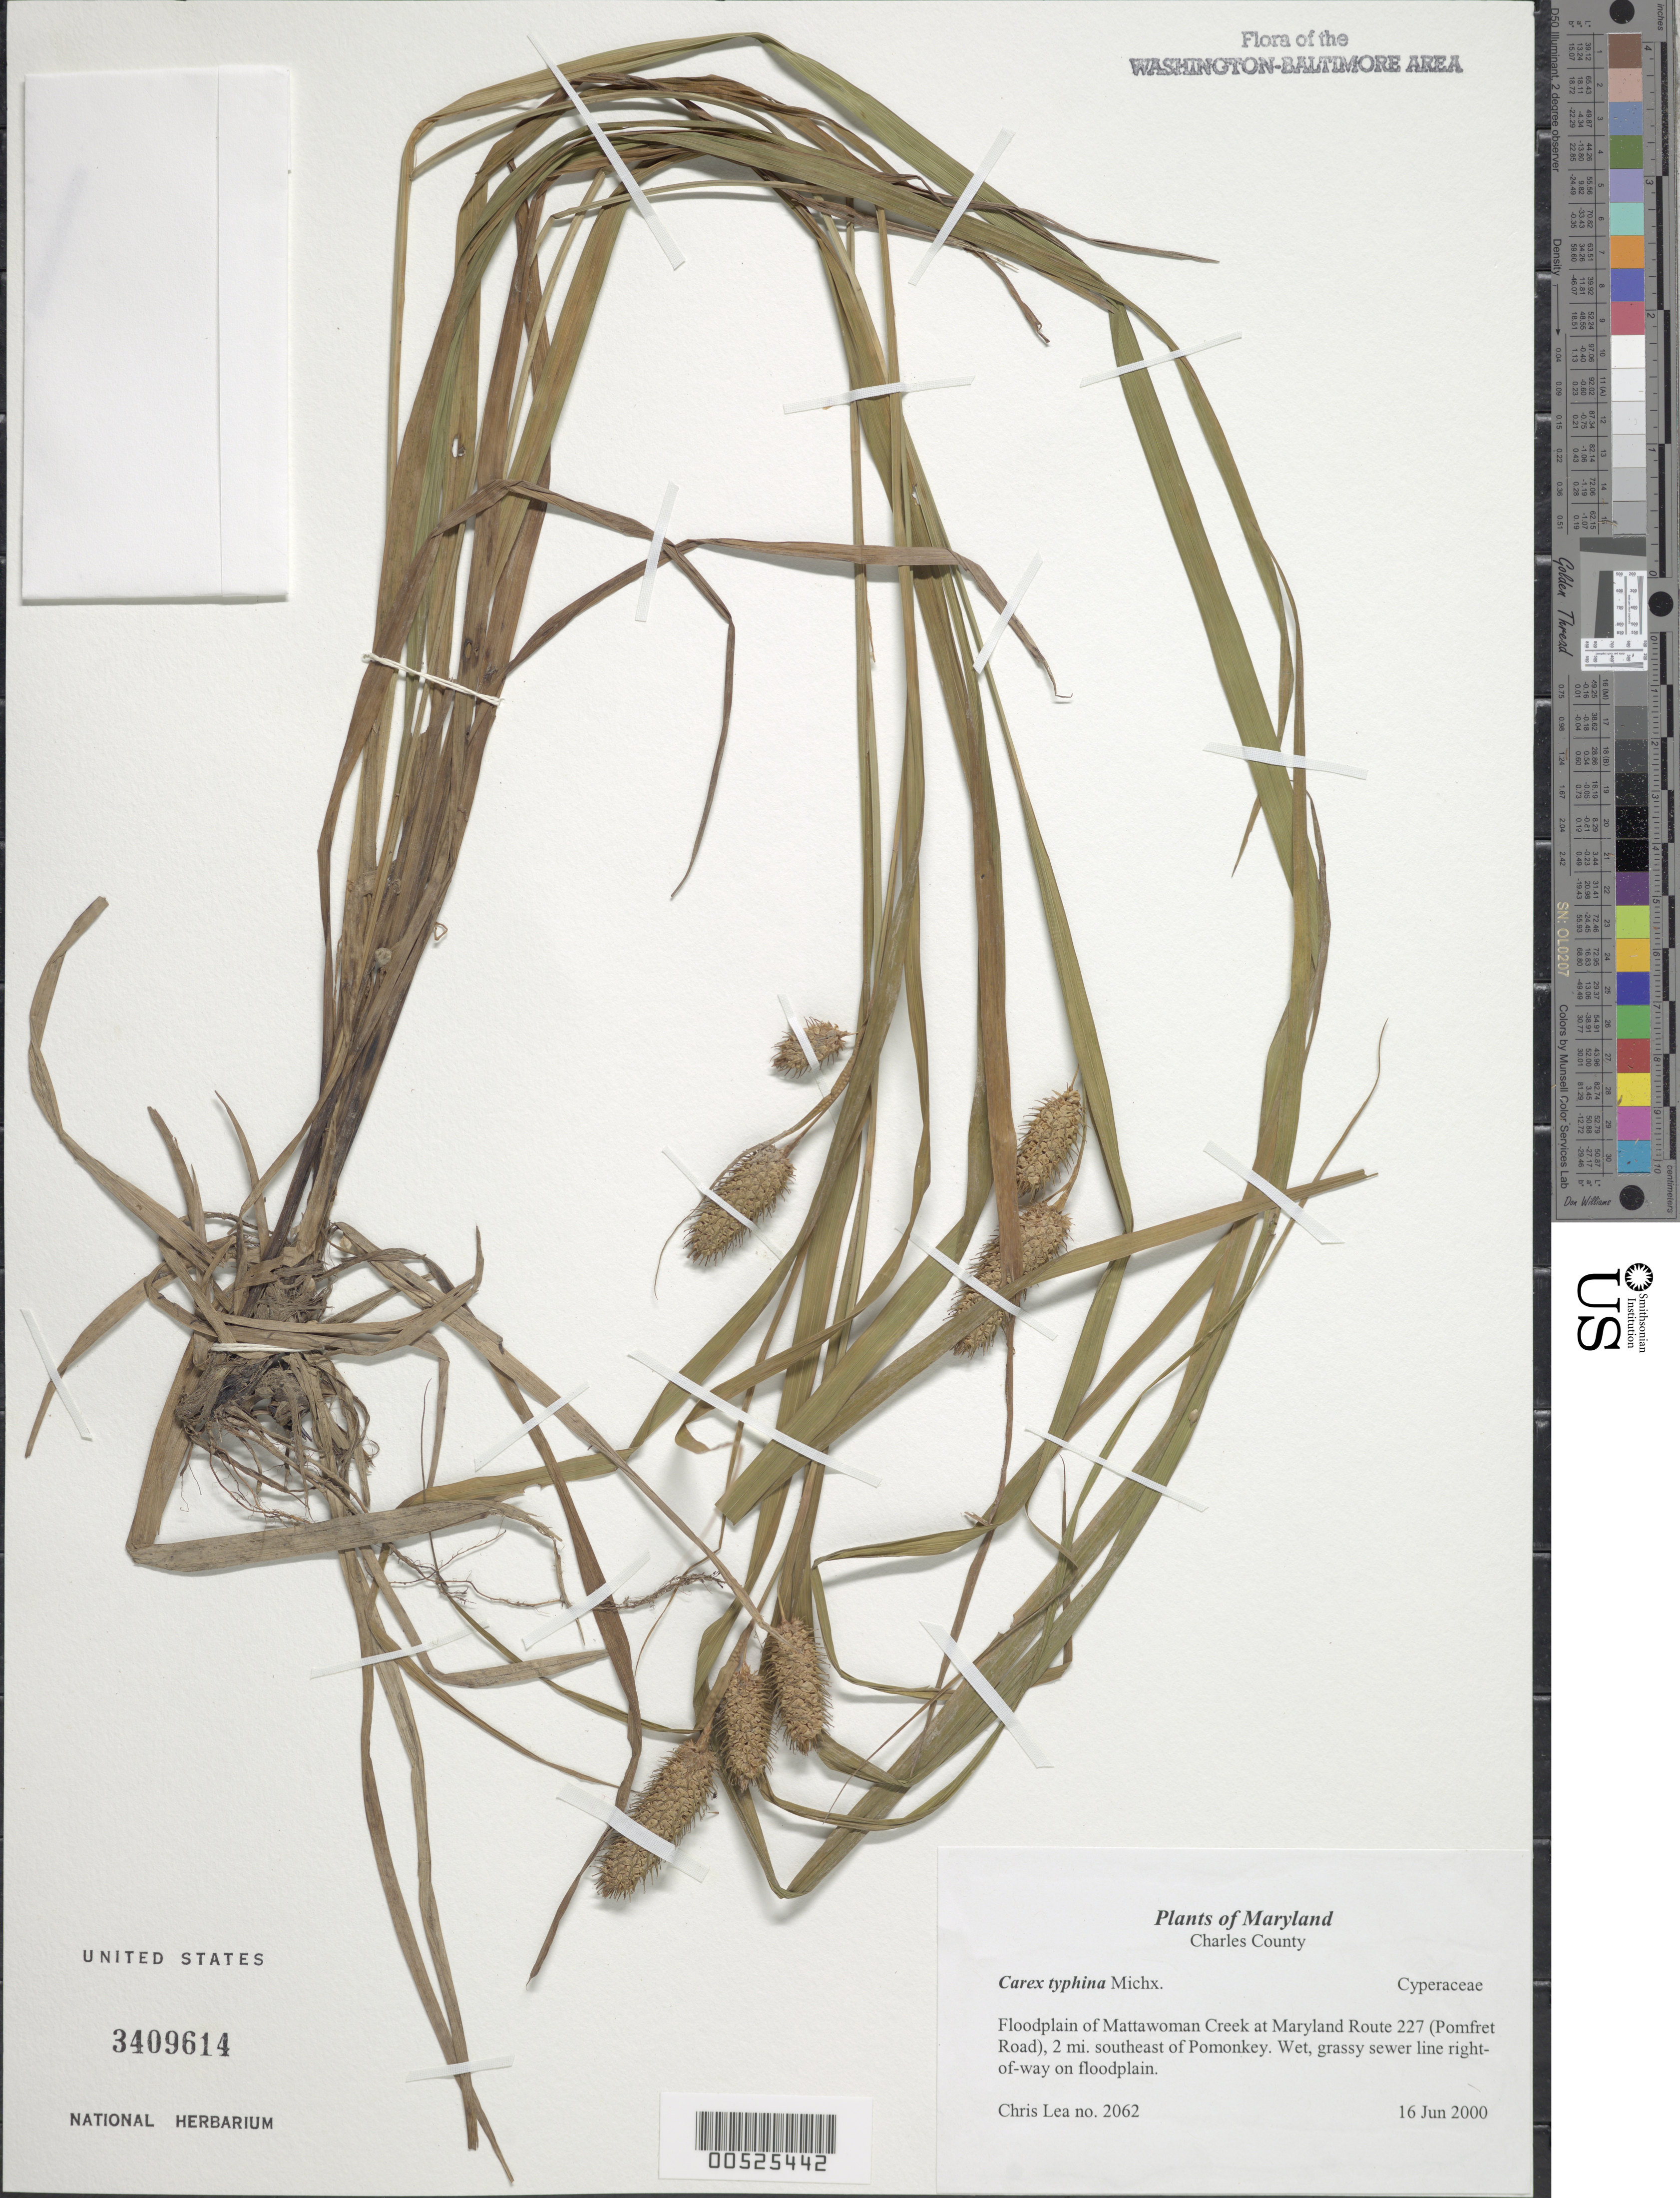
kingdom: Plantae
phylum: Tracheophyta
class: Liliopsida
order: Poales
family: Cyperaceae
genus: Carex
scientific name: Carex typhina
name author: Michx.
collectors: C. Lea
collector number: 2062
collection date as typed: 16 Jun 2000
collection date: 2000-06-16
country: United States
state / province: Maryland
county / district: Charles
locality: Floodplain of Mattawoman Creek at Maryland Route 227 (Pomfret Road), 2 mi. southeast of Pomonkey.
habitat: Wet, grassy sewer line right-of-way on floodplain.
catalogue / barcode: US 3409614